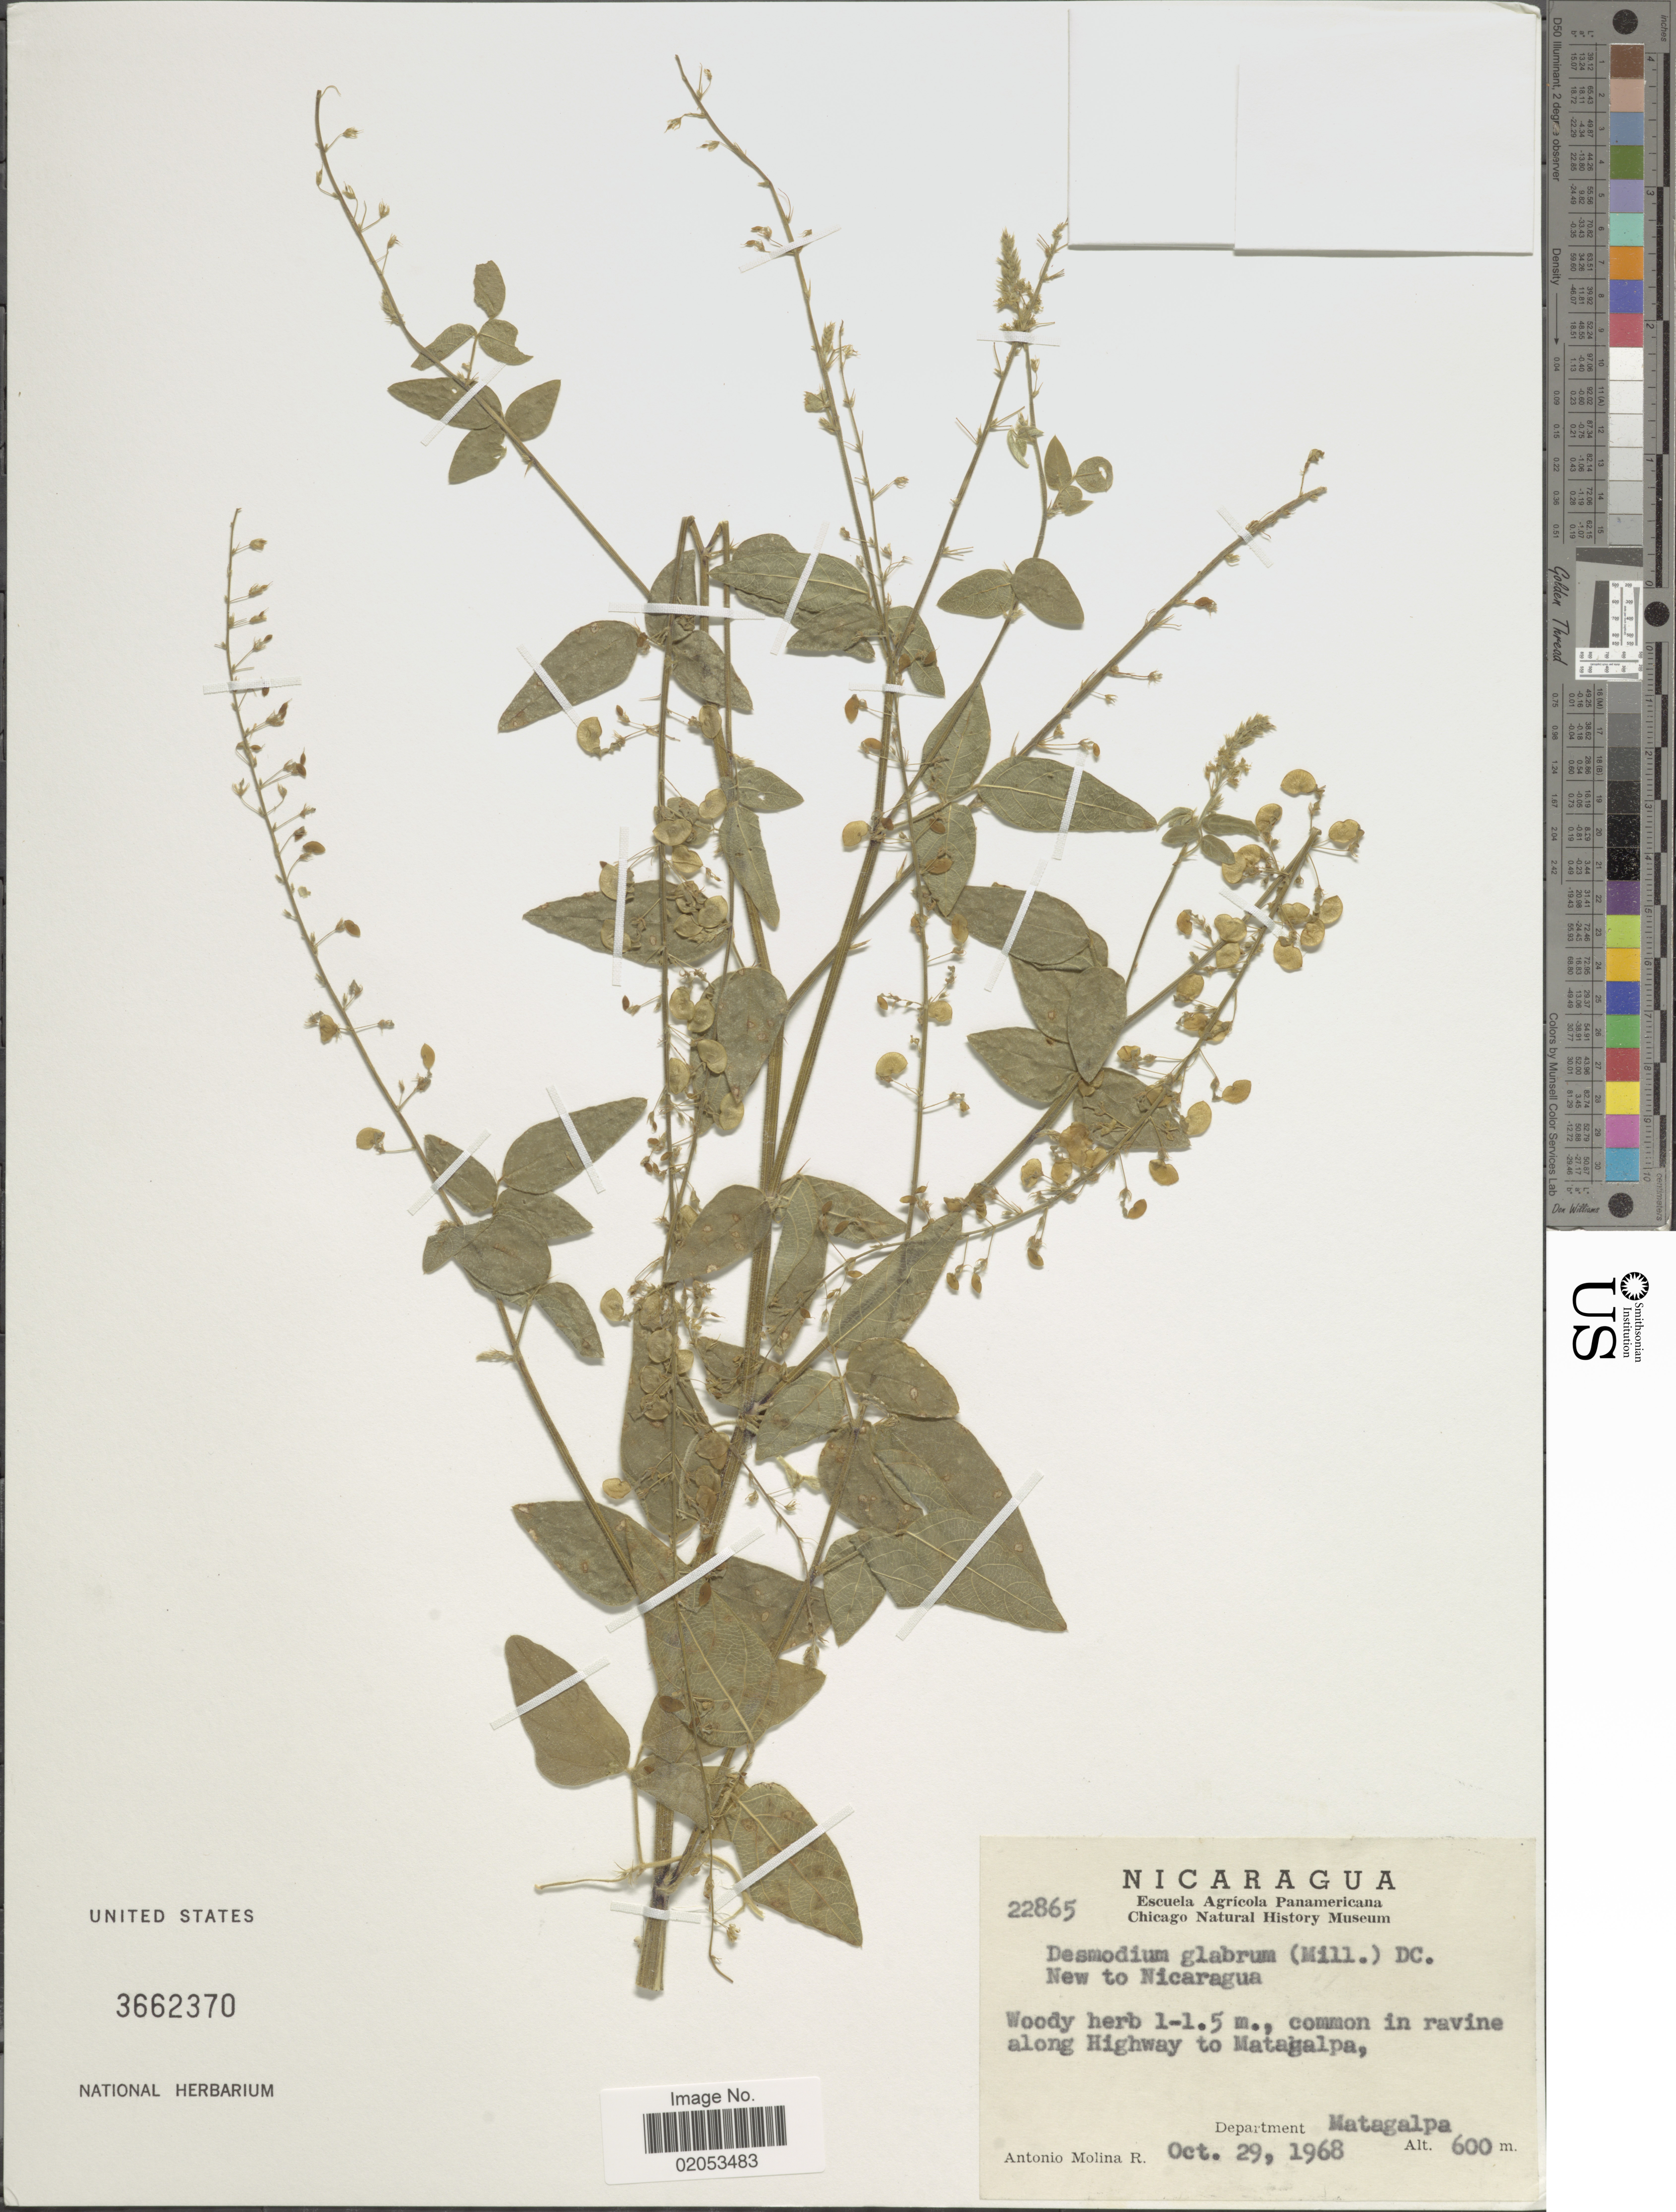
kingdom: Plantae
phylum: Tracheophyta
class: Magnoliopsida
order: Fabales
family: Fabaceae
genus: Desmodium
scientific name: Desmodium glabrum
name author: (Mill.) DC.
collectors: A. Molina R.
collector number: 22865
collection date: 1968-10-29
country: Nicaragua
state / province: Matagalpa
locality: Common in ravine along Highway to Matagalpa, Department Matagalpa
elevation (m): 600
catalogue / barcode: US 3662370